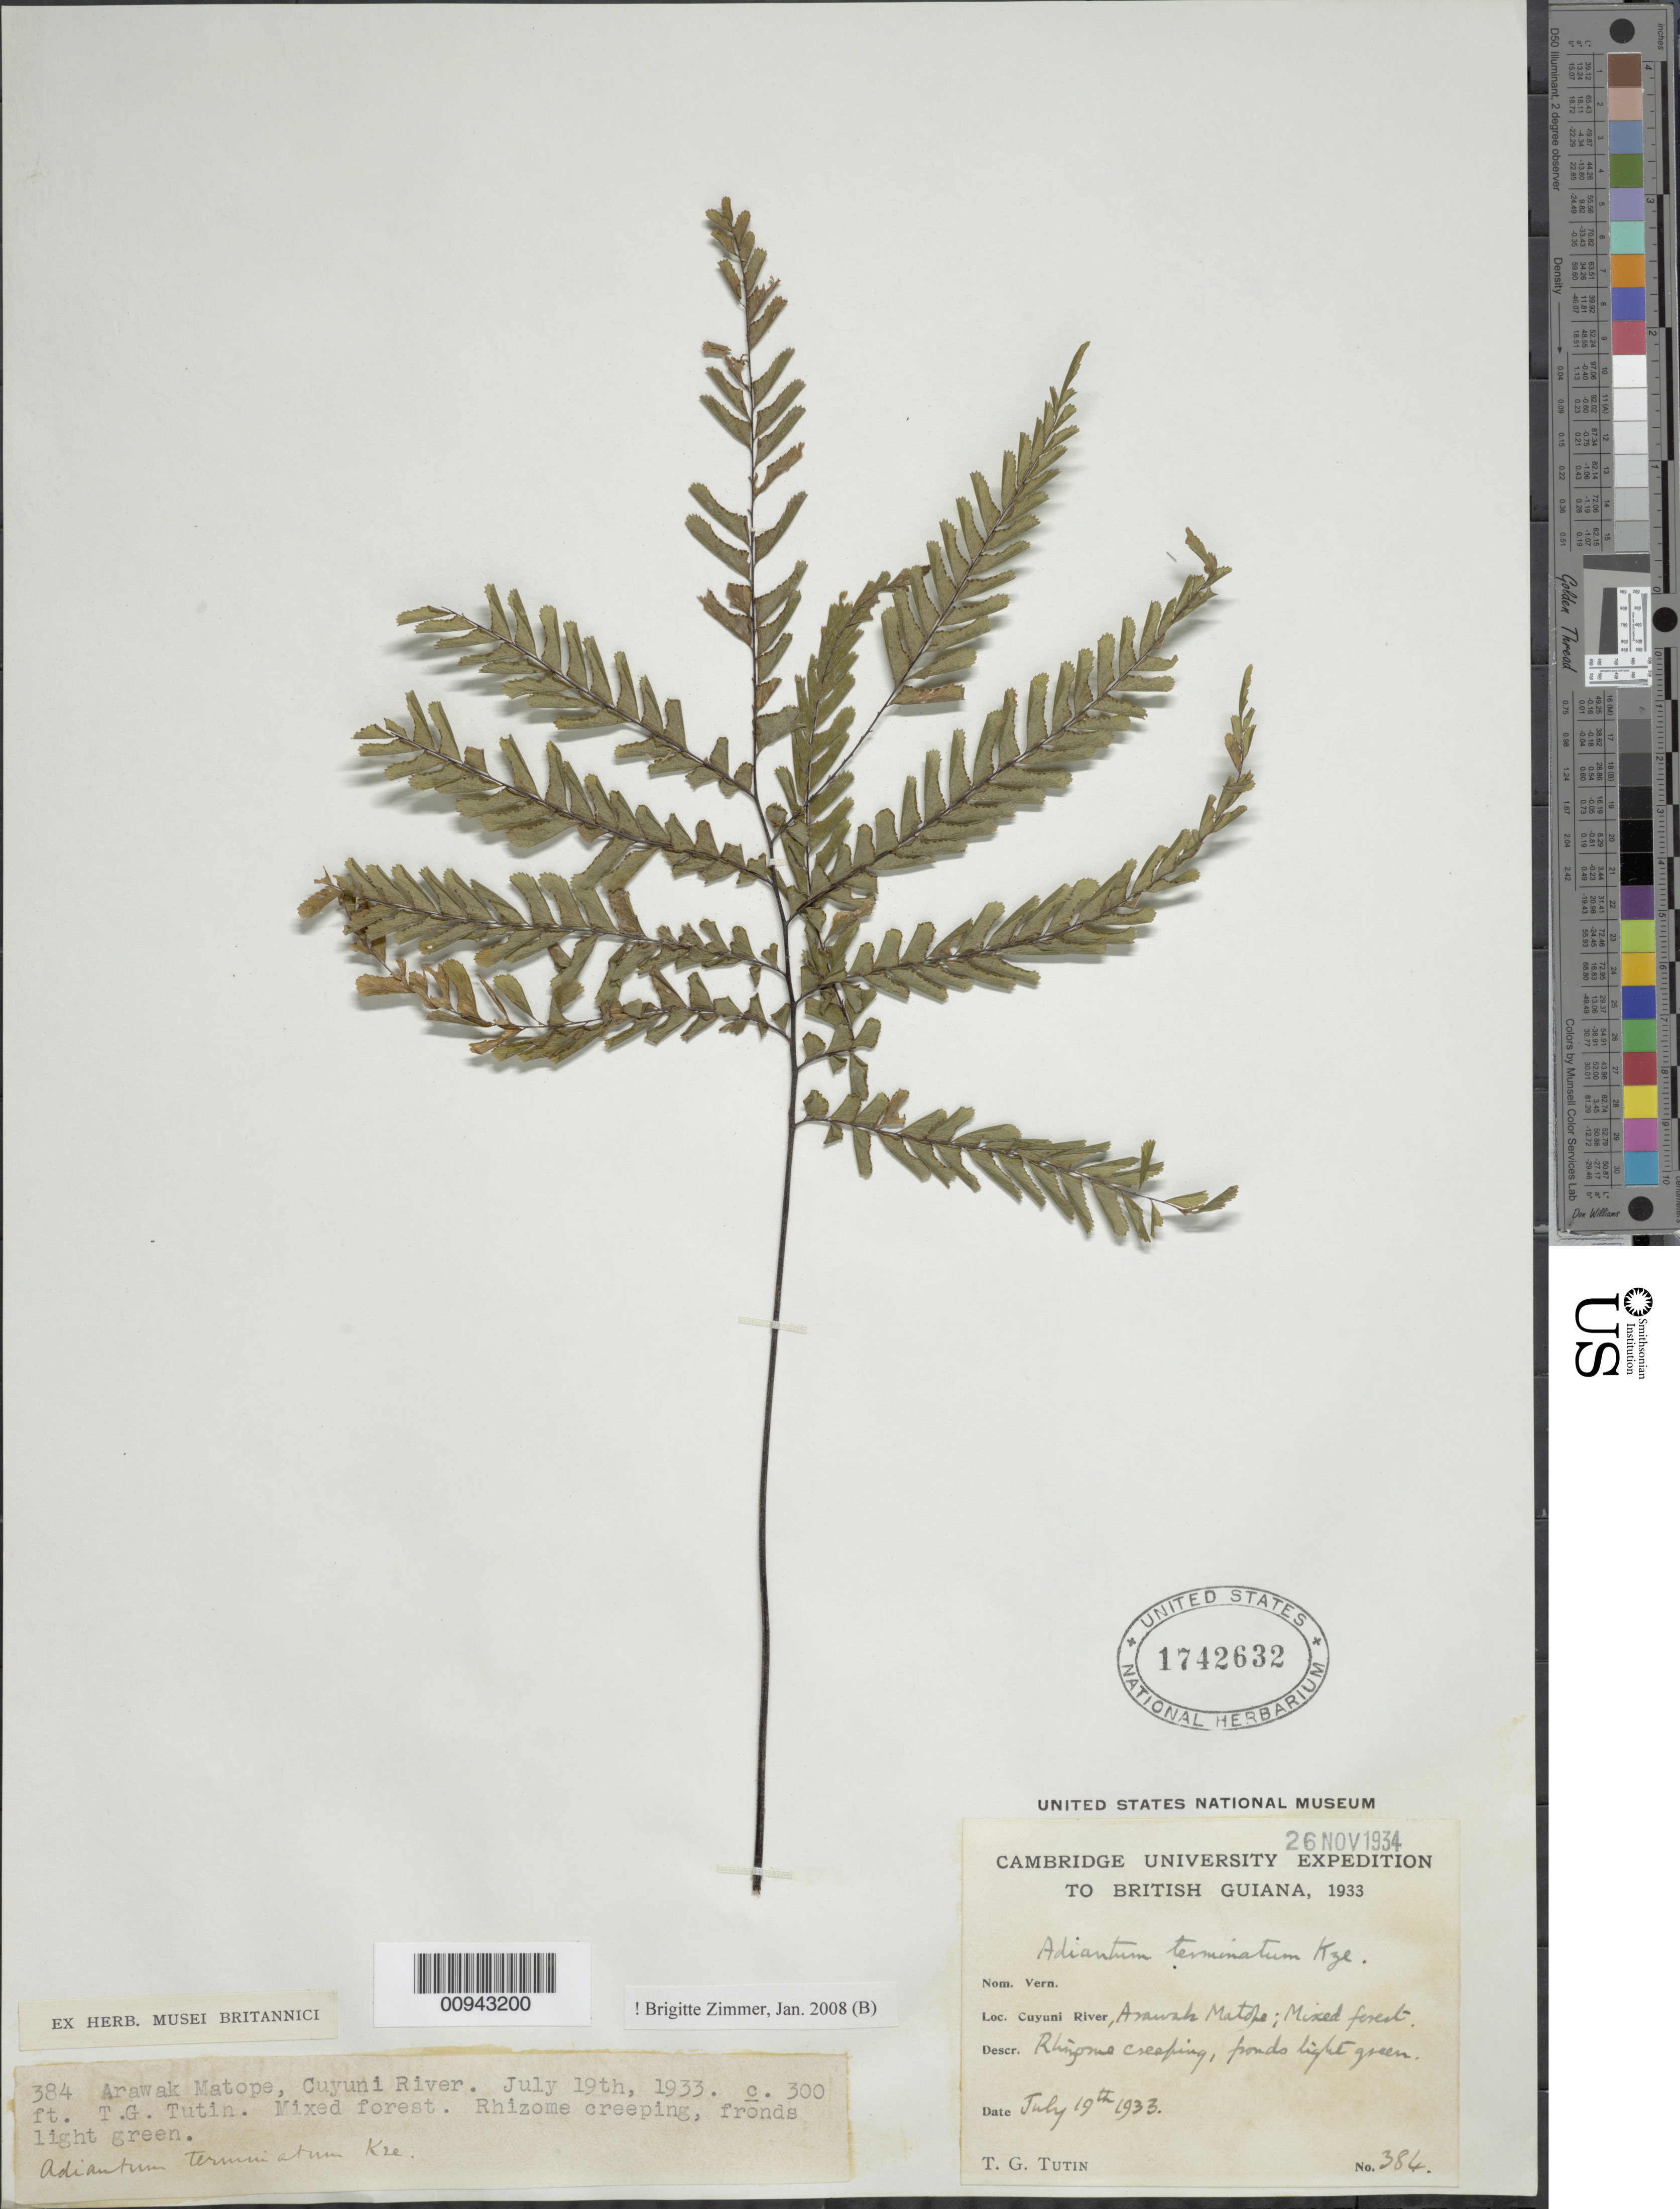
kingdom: Plantae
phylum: Tracheophyta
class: Polypodiopsida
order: Polypodiales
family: Pteridaceae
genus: Adiantum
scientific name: Adiantum terminatum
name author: Kunze ex Miq.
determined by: Zimmer, B.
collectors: T. G. Tutin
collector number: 384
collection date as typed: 19-Jul-33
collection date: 1933-07-19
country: Guyana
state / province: Cuyuni-Mazaruni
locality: Arawak Matope, Cuyuni R.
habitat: Mixed forest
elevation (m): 91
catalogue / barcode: US 1742632